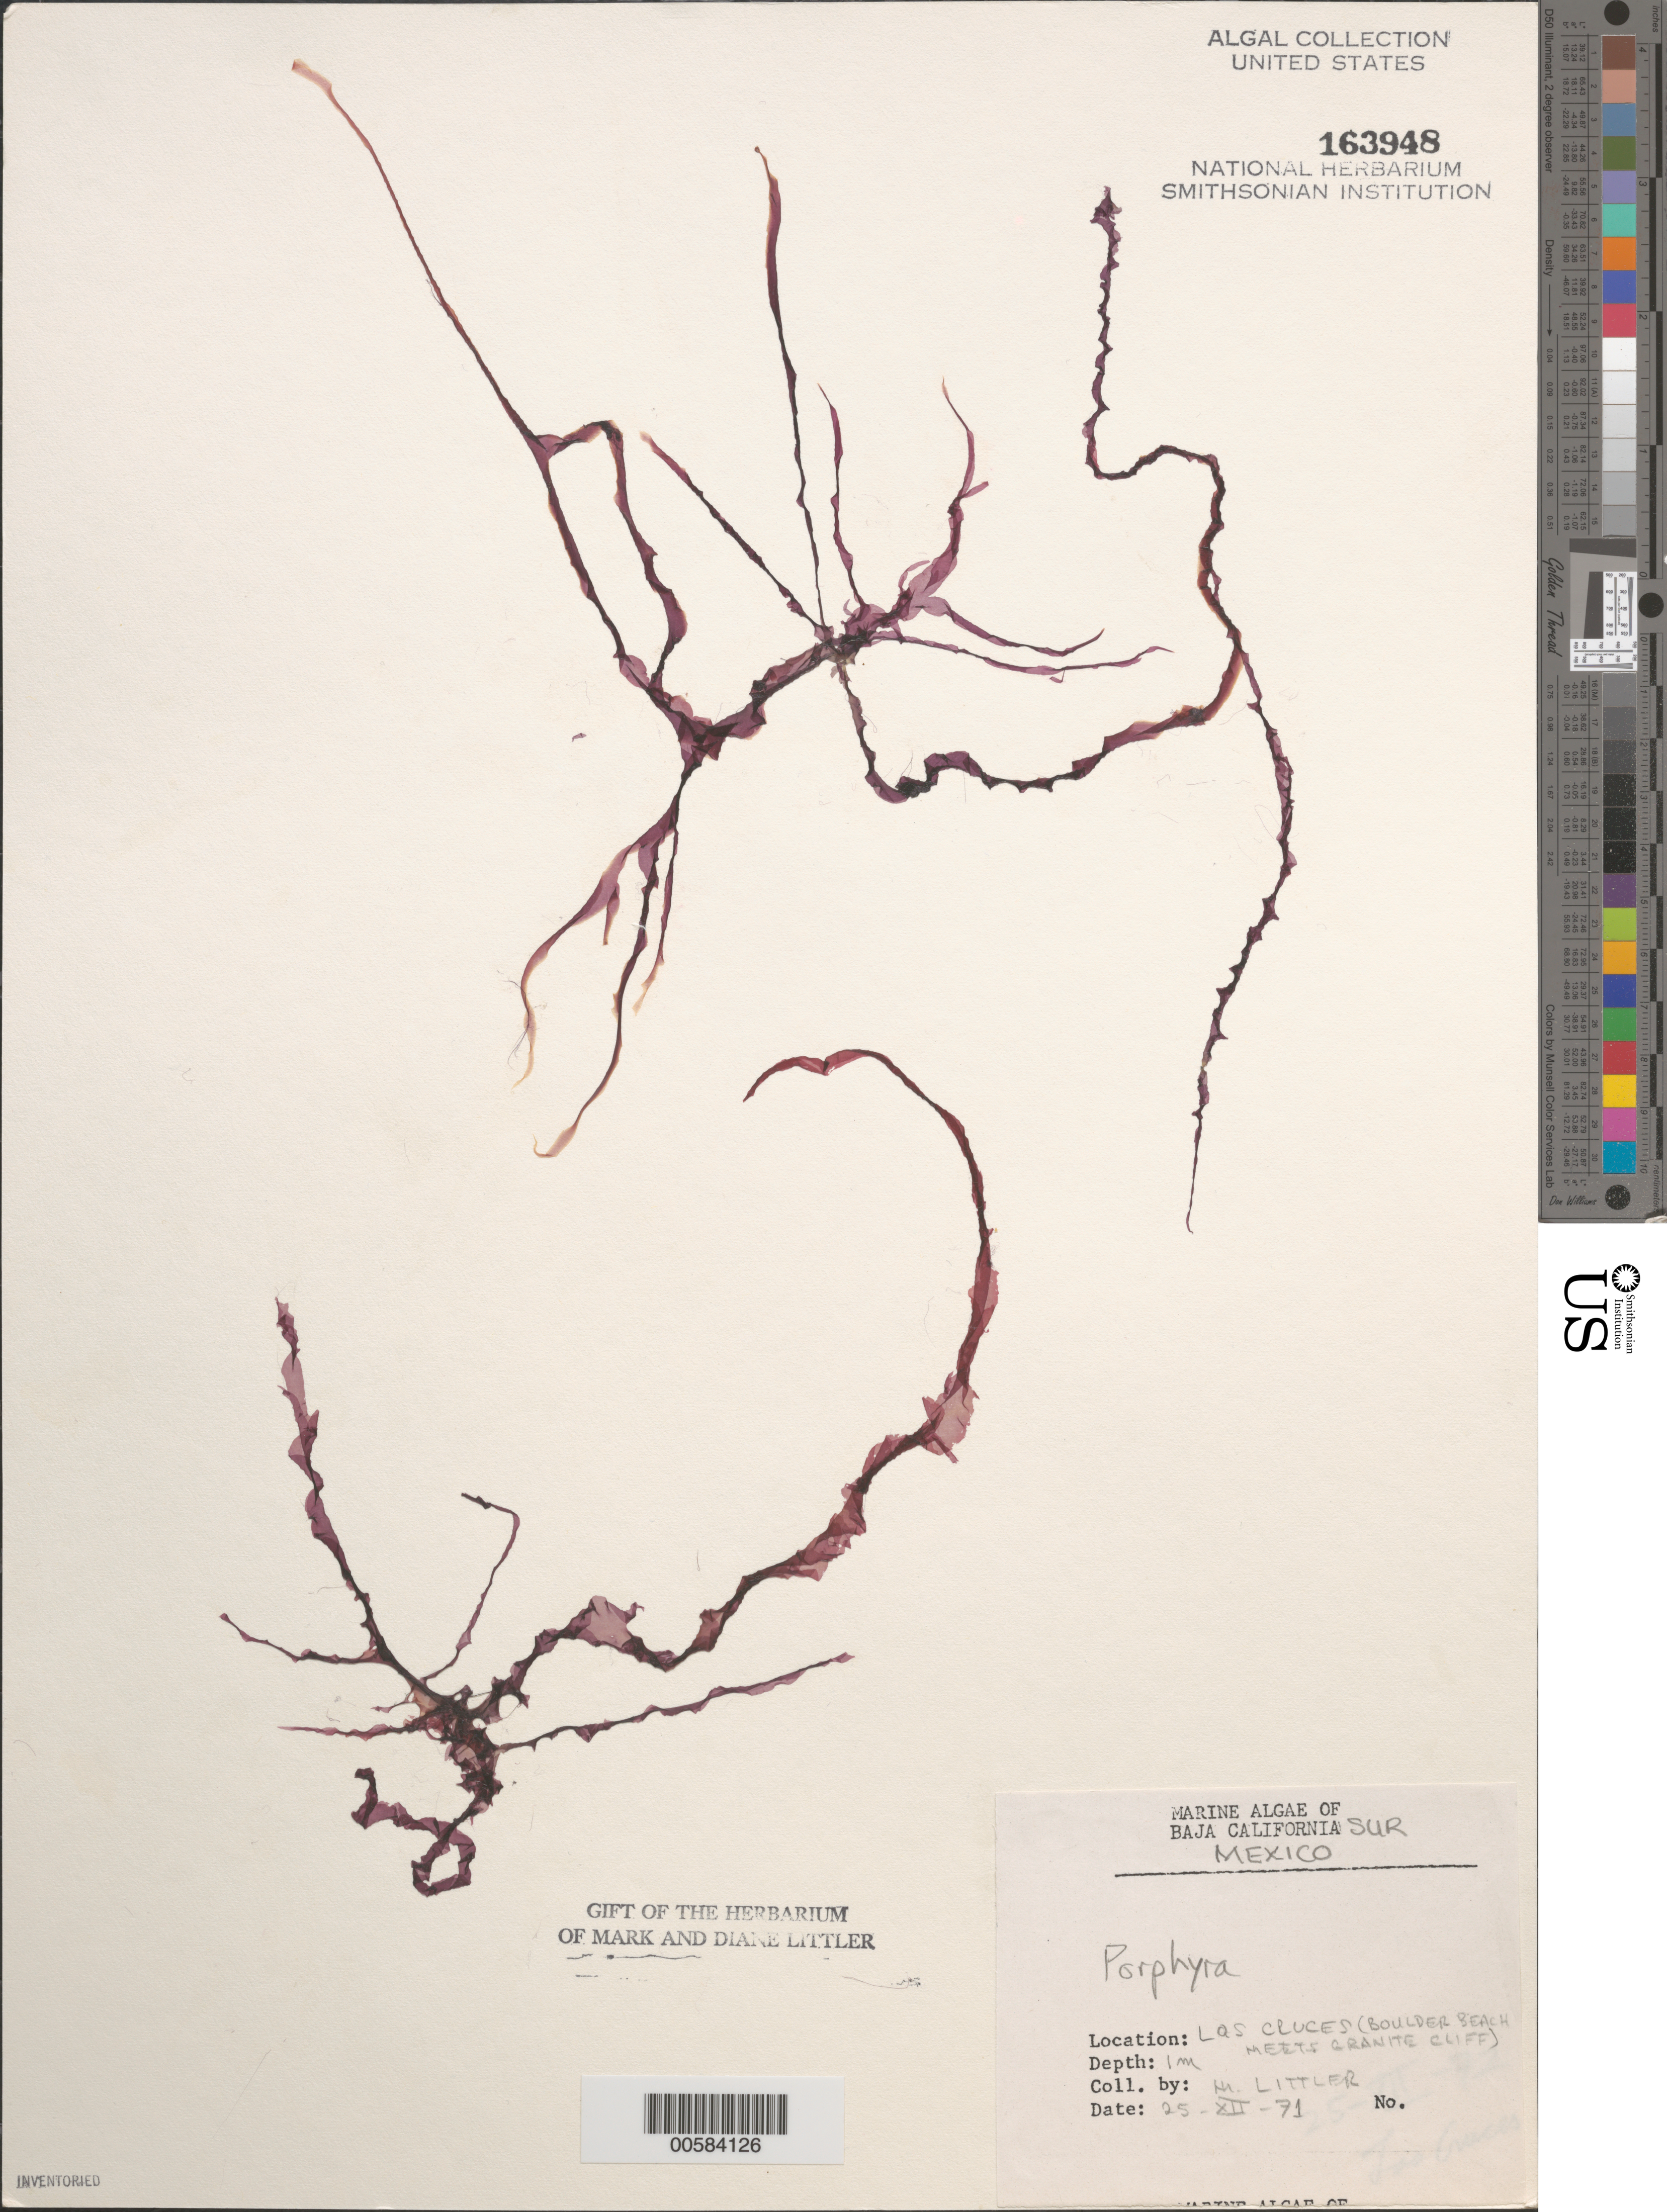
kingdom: Plantae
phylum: Rhodophyta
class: Bangiophyceae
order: Bangiales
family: Bangiaceae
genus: Porphyra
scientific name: Porphyra sp.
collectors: M. M. Littler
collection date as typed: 25 Dec 1971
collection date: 1971-12-25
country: Mexico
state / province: Baja California Sur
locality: Las Cruces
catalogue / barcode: US 163948